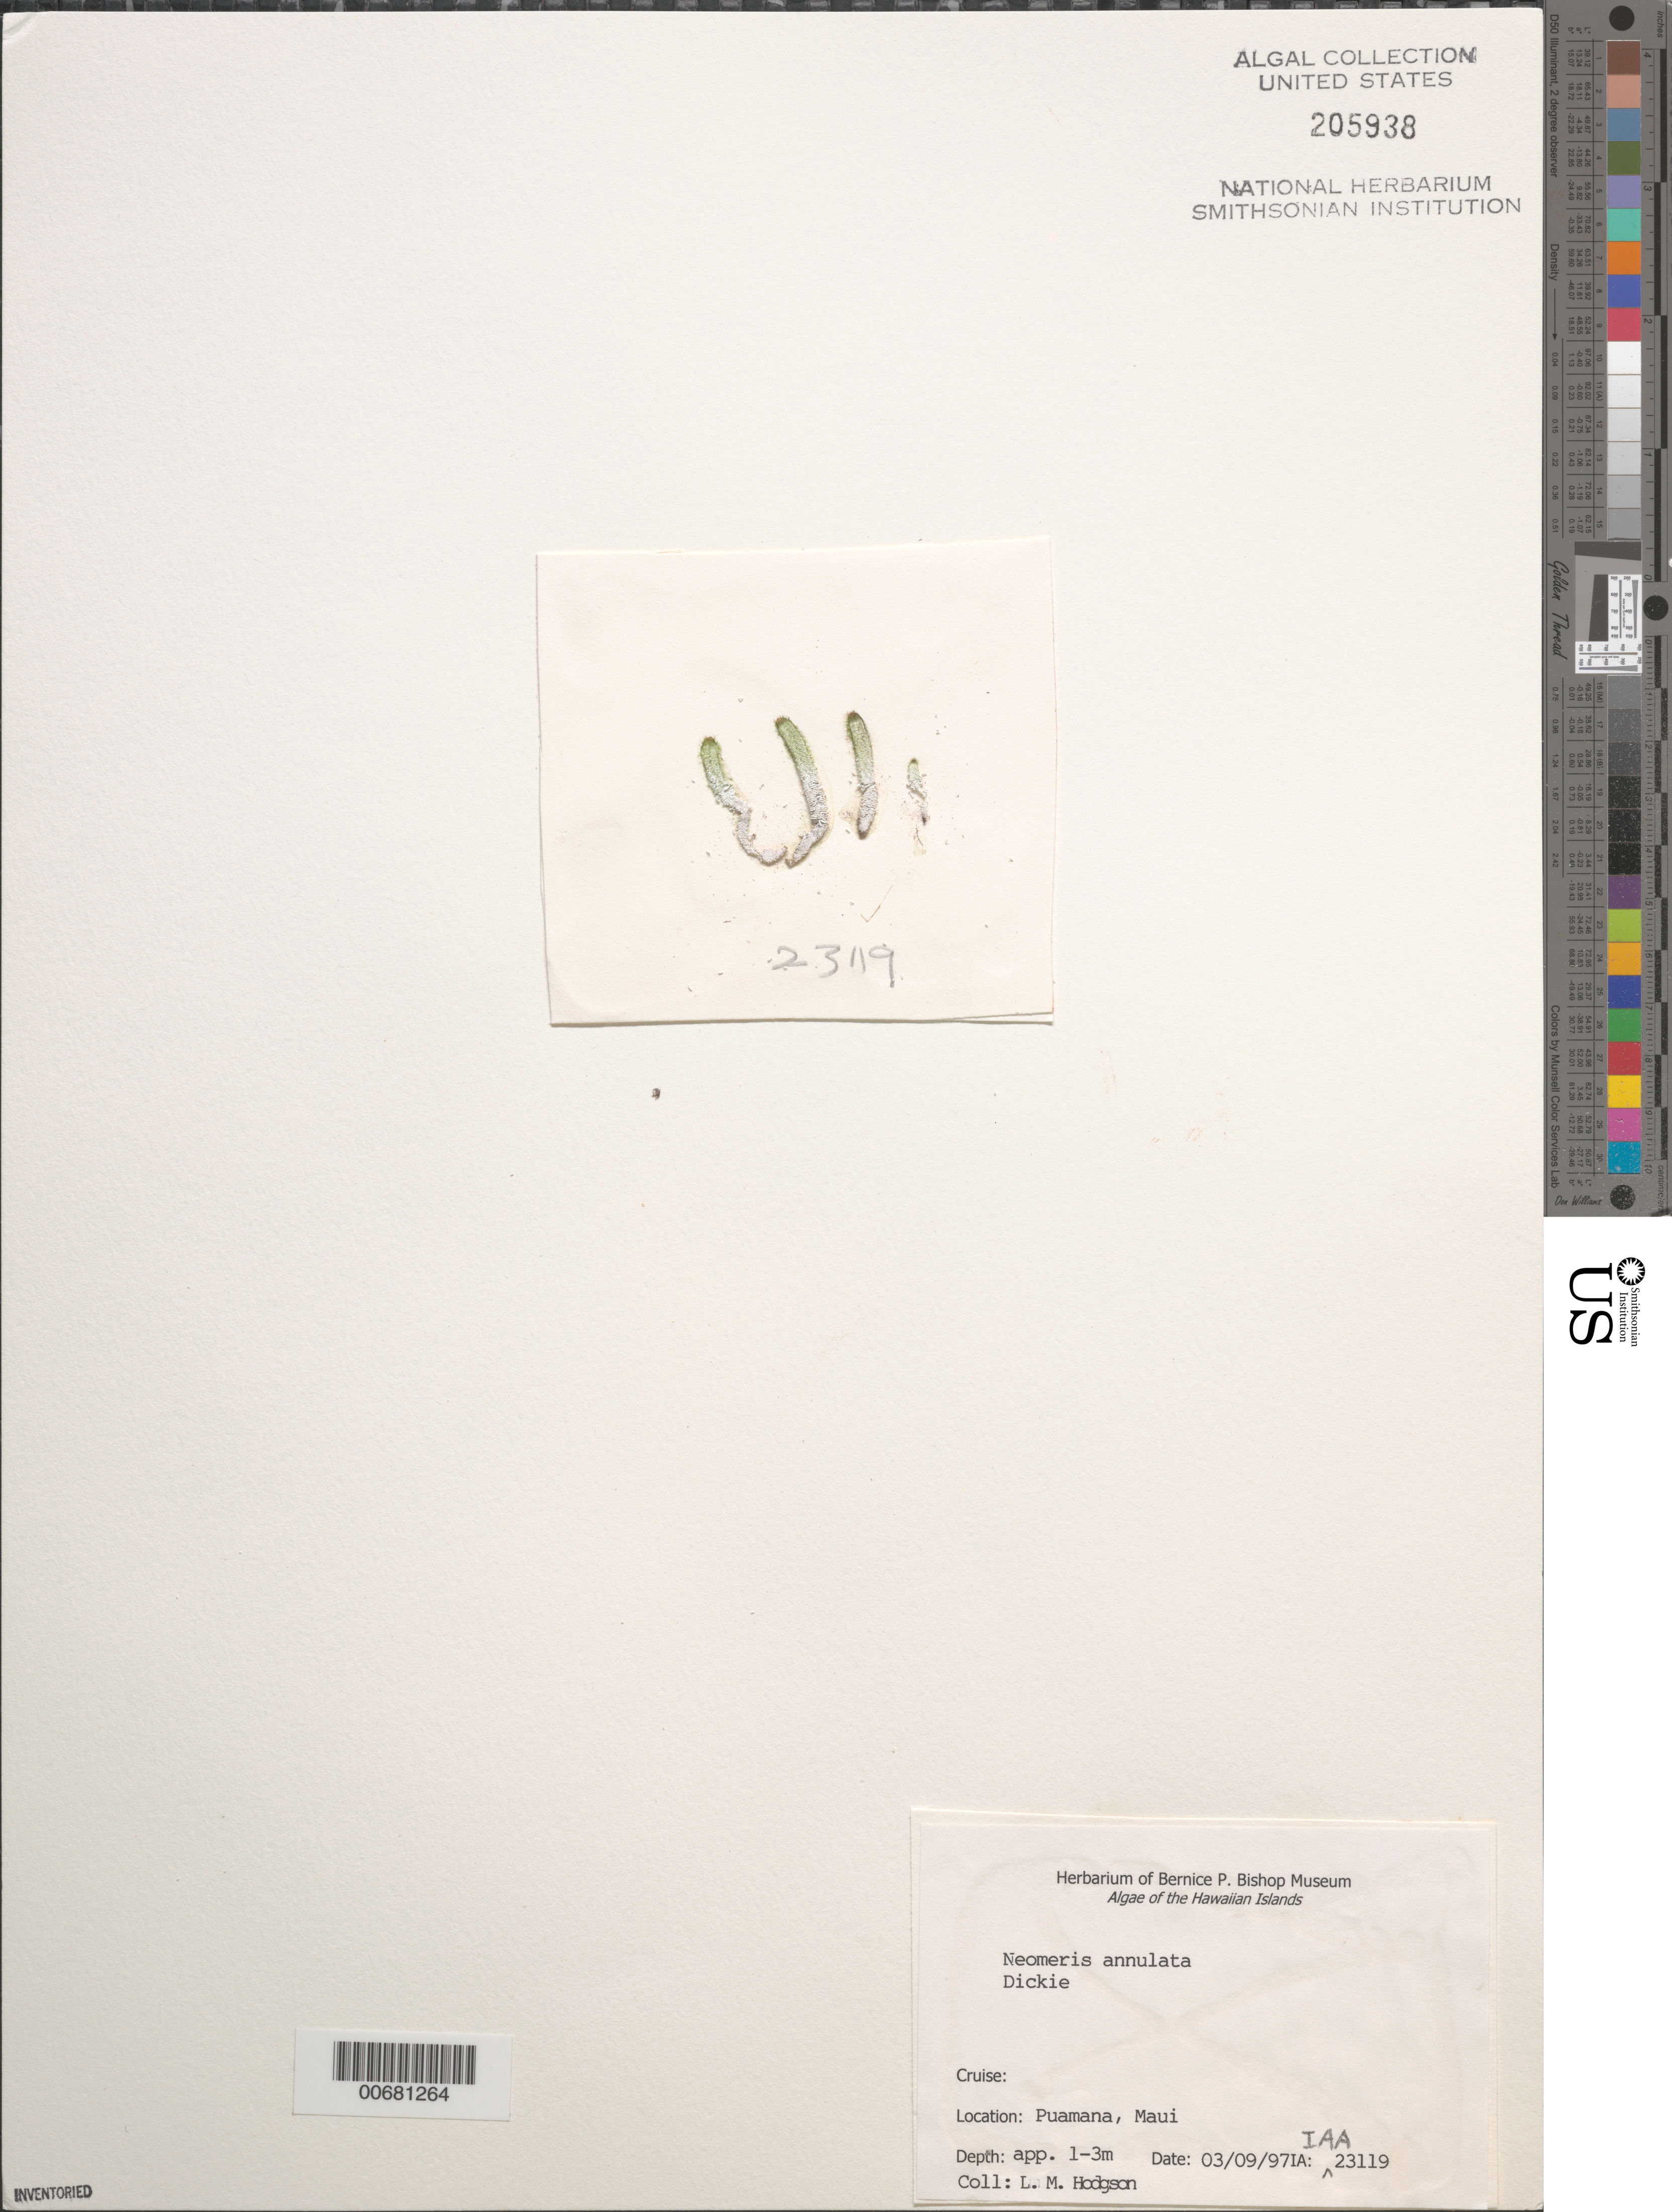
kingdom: Plantae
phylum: Chlorophyta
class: Ulvophyceae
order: Dasycladales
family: Dasycladaceae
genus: Neomeris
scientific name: Neomeris annulata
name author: Dickie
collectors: L. M. Hodgson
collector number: IAA 23119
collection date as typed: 09 Mar 1997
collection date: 1997-03-09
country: United States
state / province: Hawaii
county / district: Maui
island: Maui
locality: Puamana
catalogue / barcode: US 205938